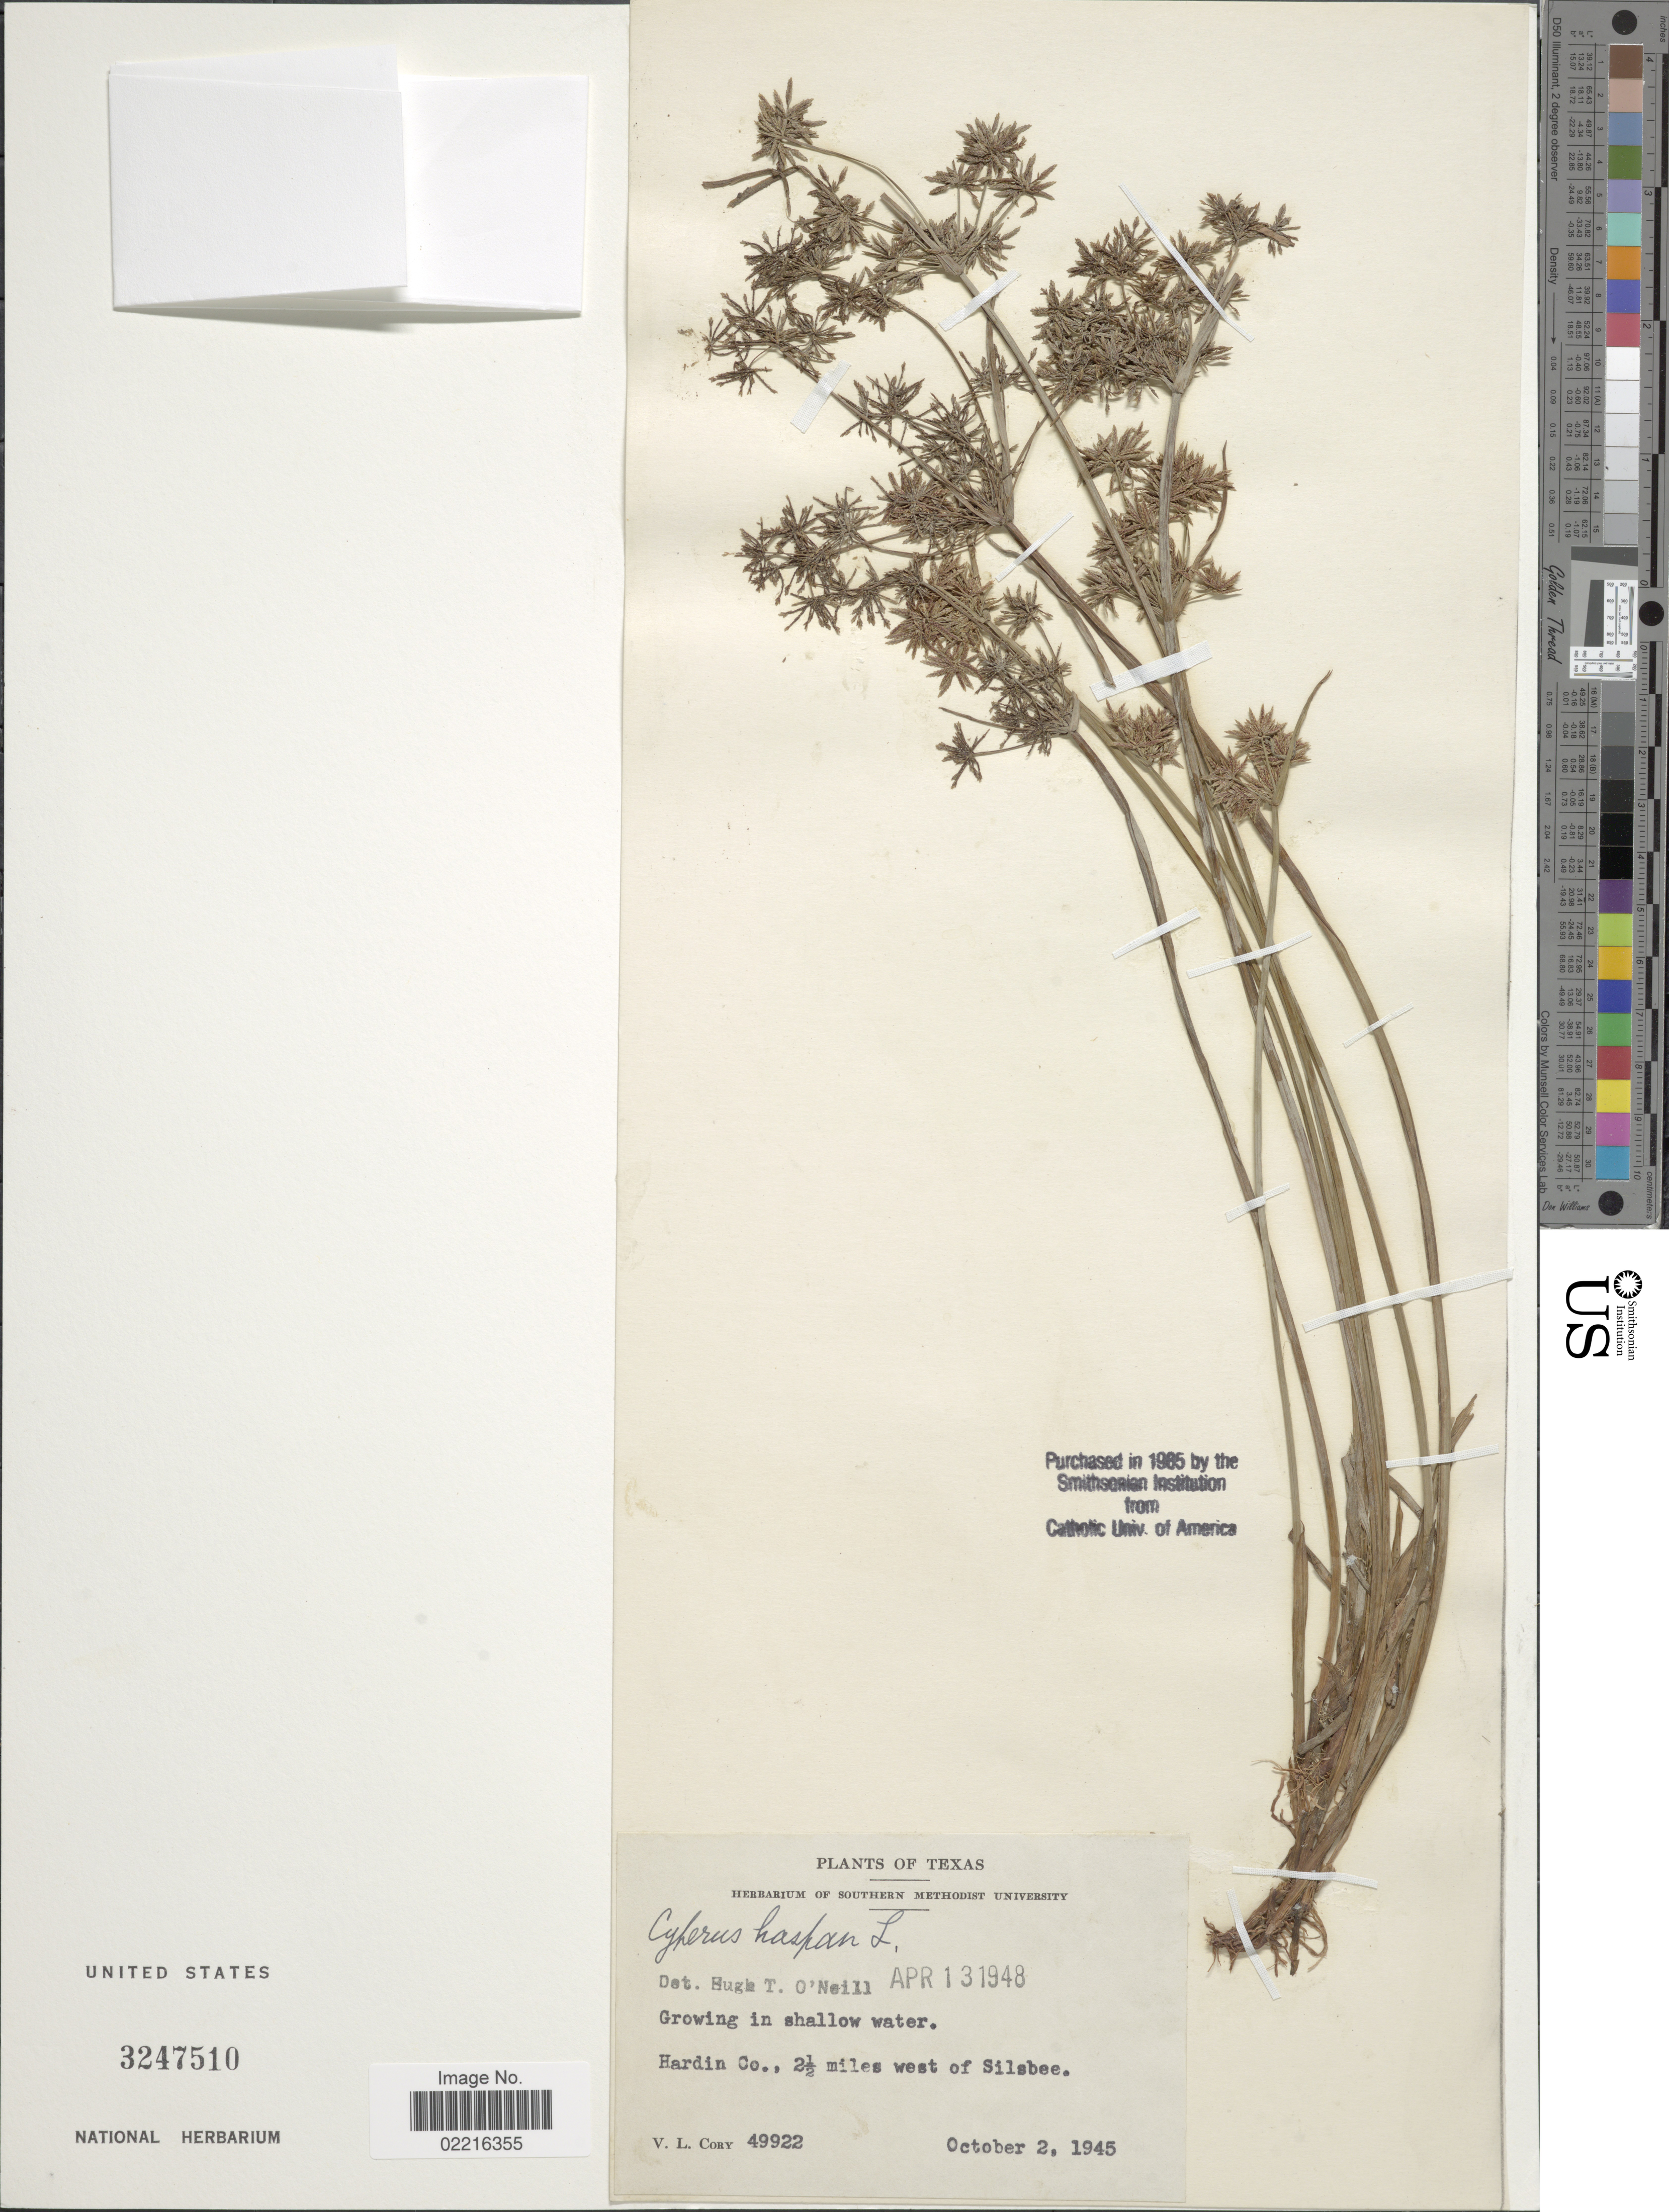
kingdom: Plantae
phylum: Tracheophyta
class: Liliopsida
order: Poales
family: Cyperaceae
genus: Cyperus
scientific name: Cyperus haspan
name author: L.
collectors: V. Cory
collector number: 49922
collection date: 1945-10-02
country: United States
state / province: Texas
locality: Hardin Co, 2½ miles west of Silsbee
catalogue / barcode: US 3247510